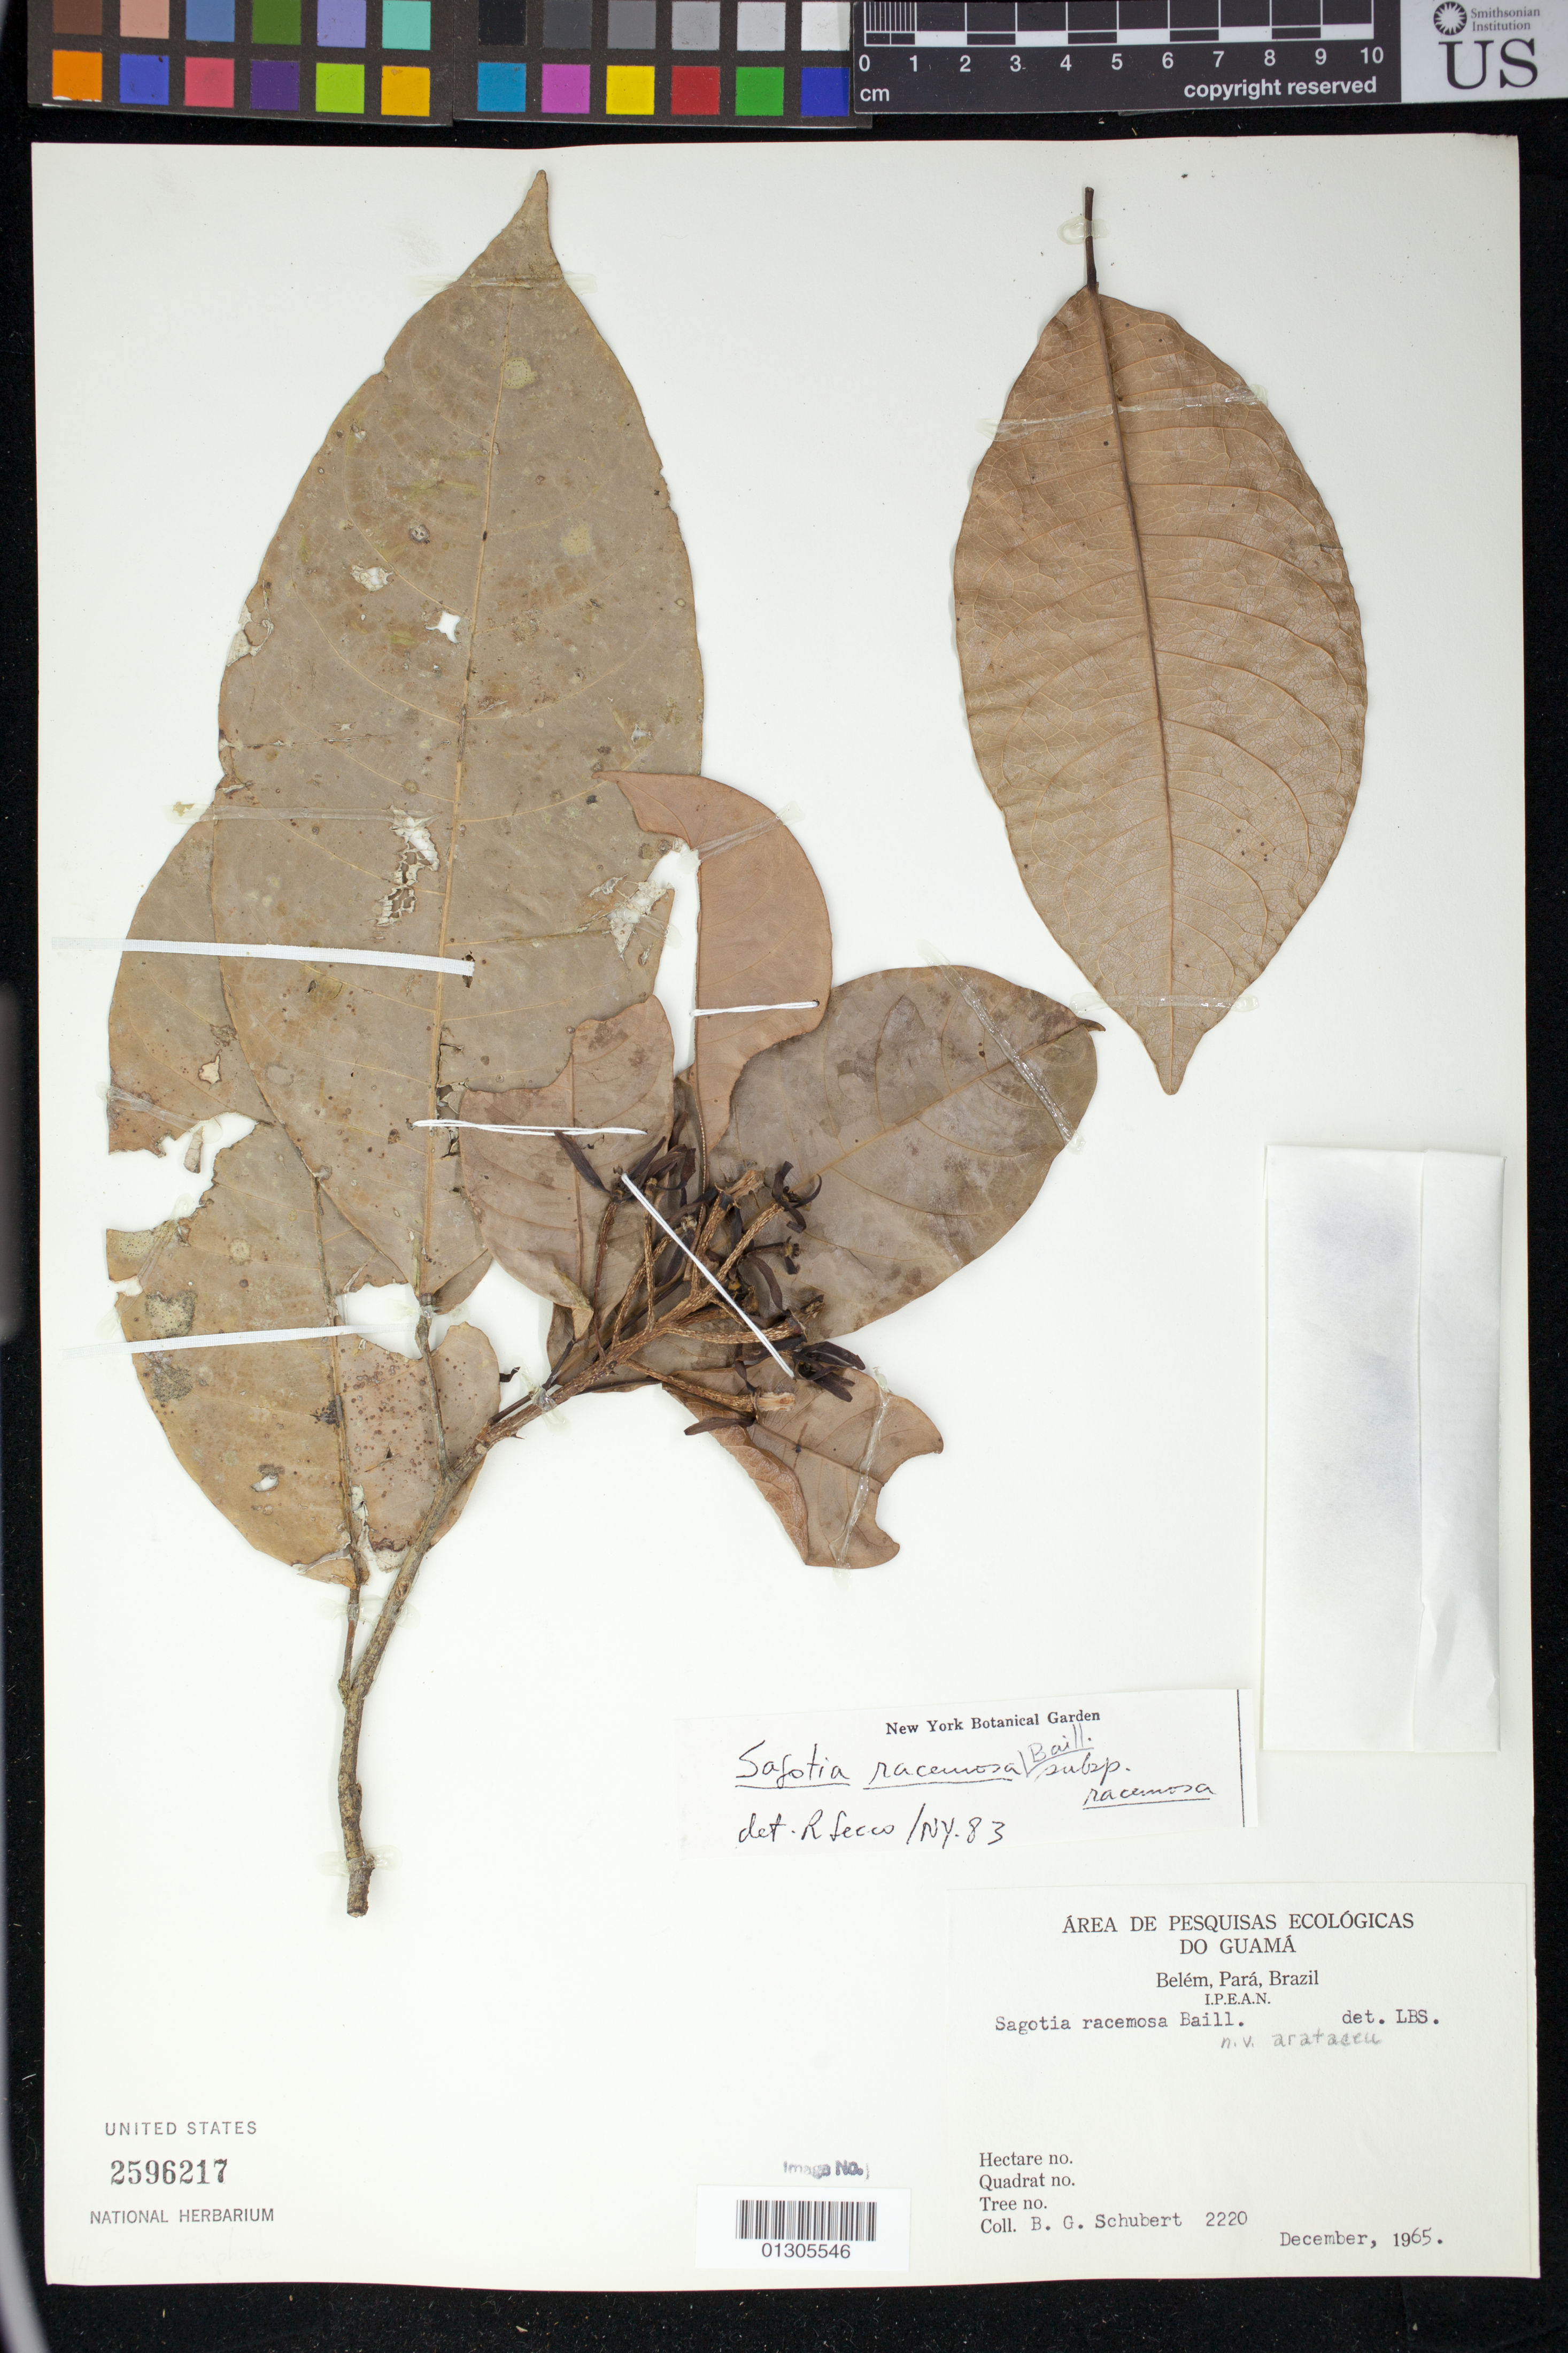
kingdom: Plantae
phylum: Tracheophyta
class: Magnoliopsida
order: Malpighiales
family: Euphorbiaceae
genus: Sagotia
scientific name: Sagotia racemosa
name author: Baill.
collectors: B. Schubert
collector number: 2220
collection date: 1965-12-01/1965-12-31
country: Brazil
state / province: Pará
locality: Belém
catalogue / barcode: US 2596217